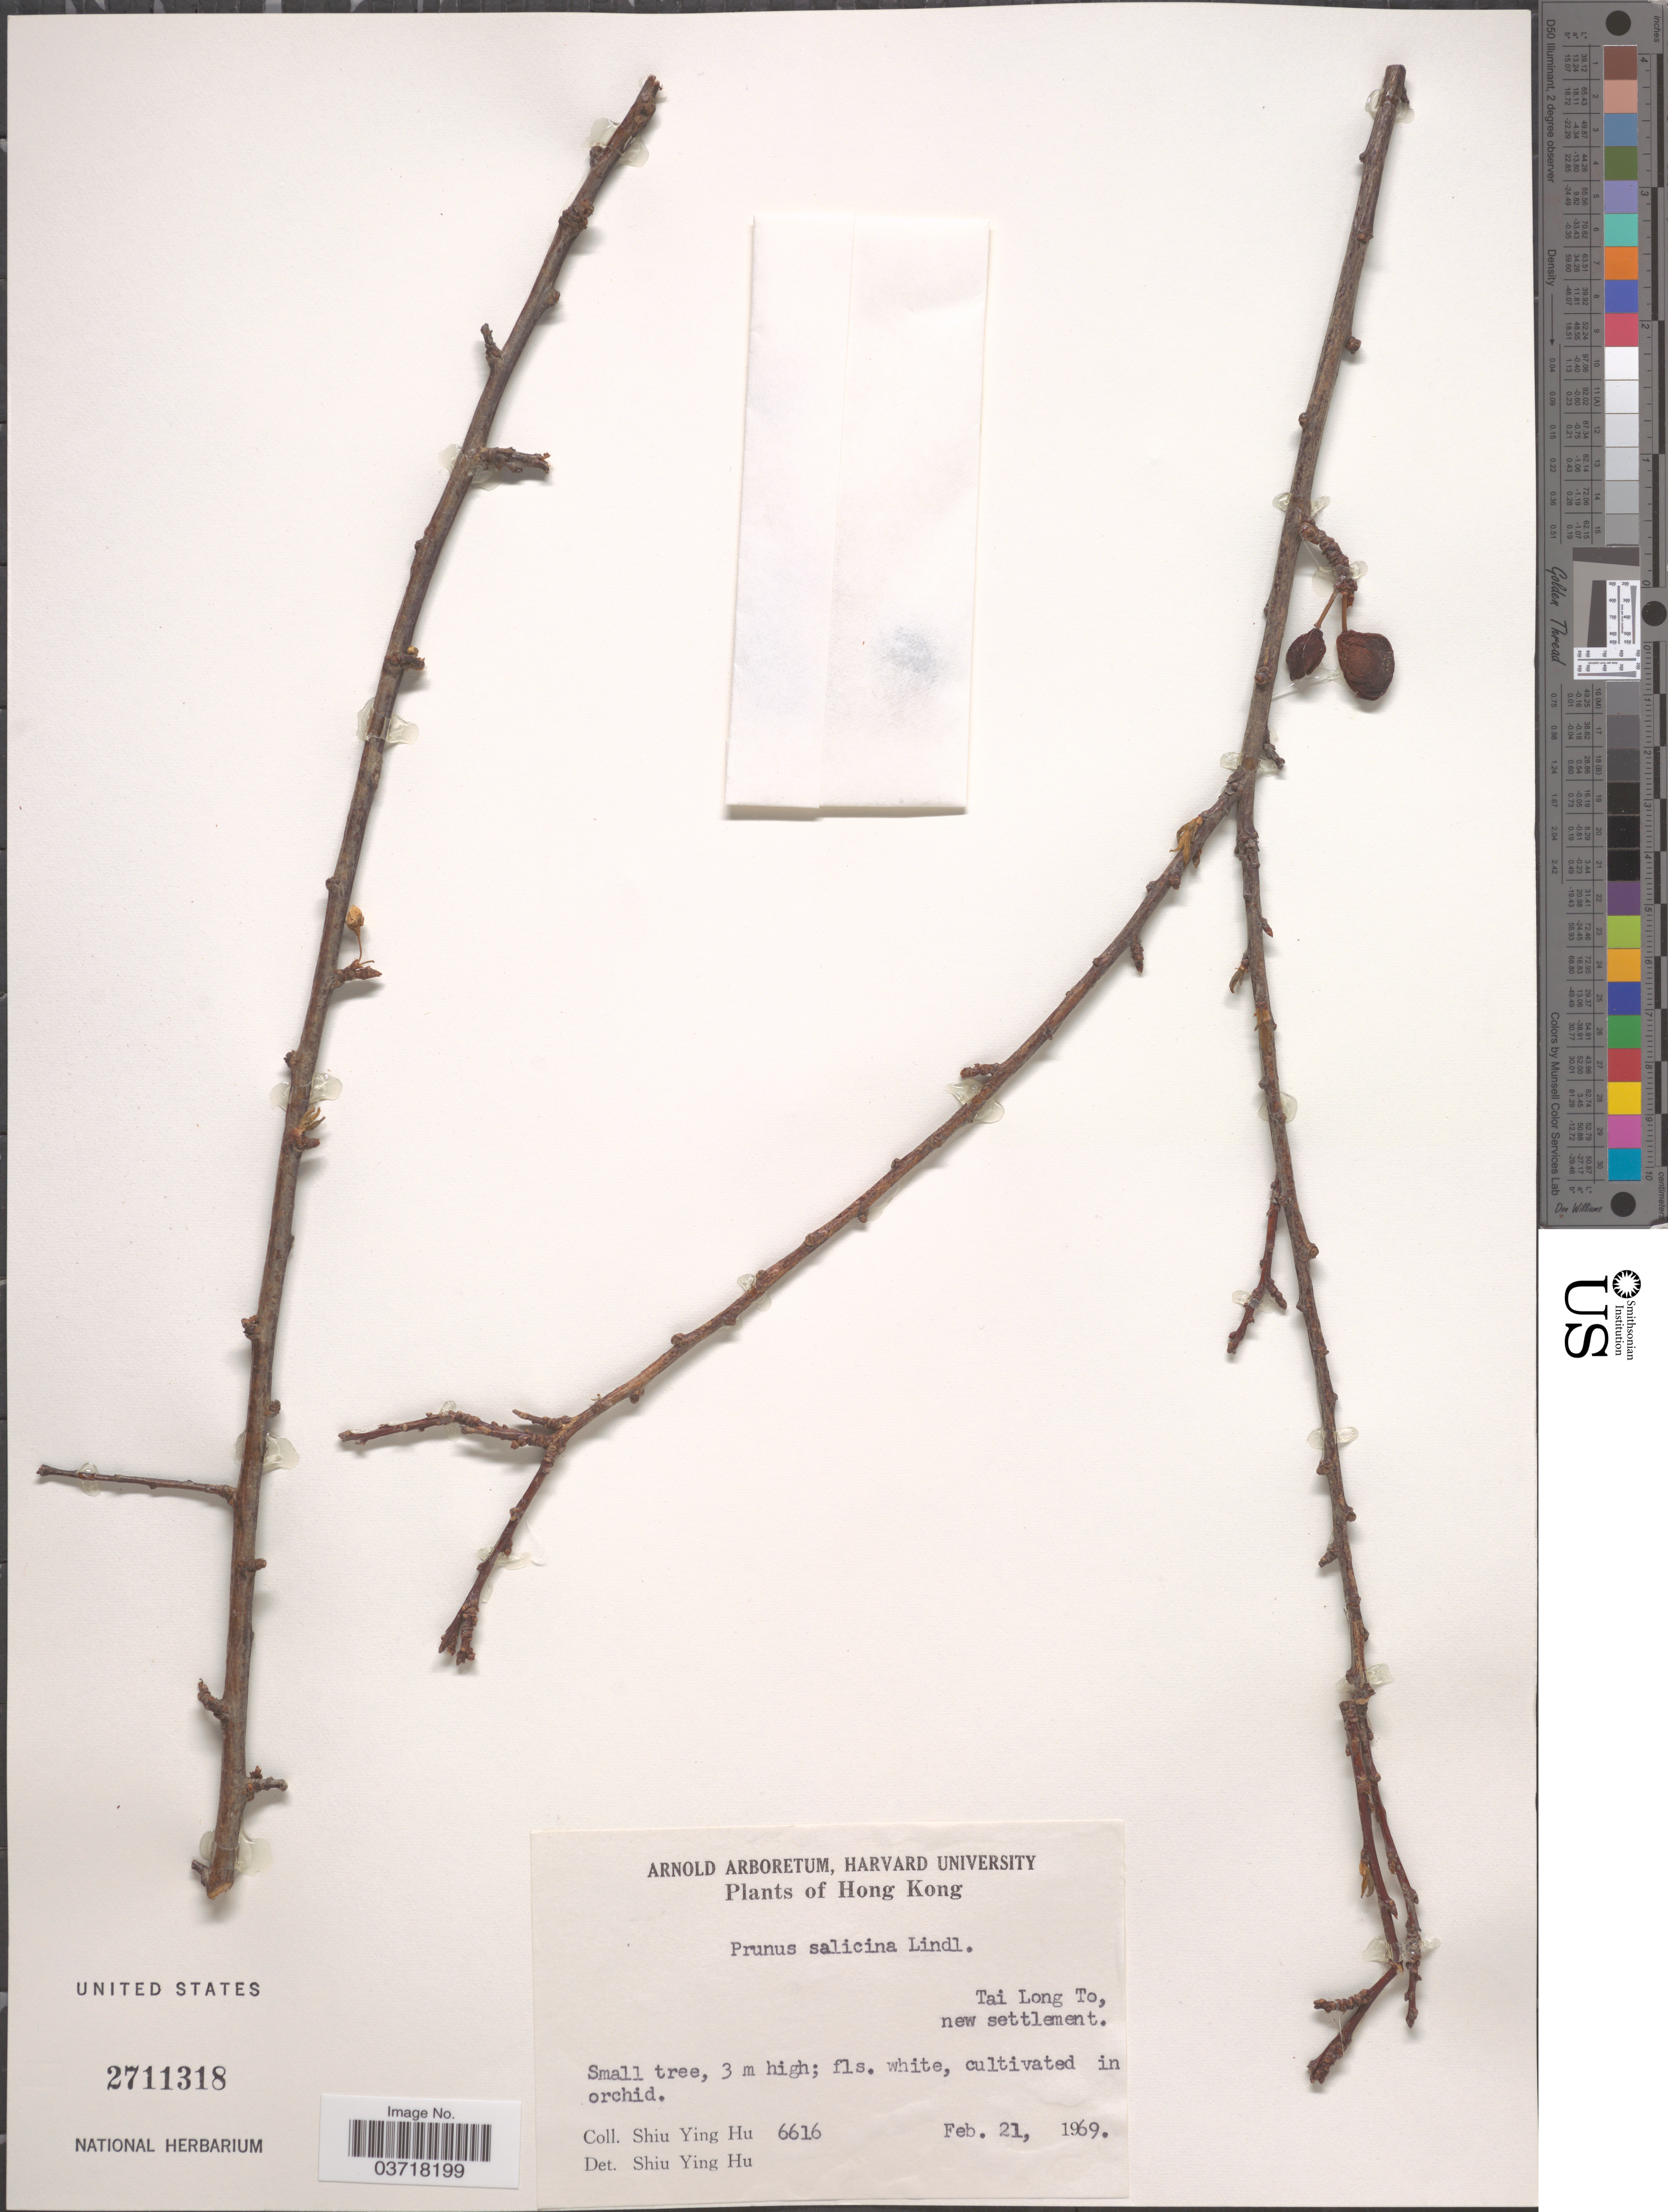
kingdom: Plantae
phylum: Tracheophyta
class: Magnoliopsida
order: Rosales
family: Rosaceae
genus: Prunus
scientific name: Prunus salicina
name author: Lindl.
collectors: S. Y. Hu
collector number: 6616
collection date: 1969-02-21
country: China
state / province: Hong Kong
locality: Tai Long To, new settlement.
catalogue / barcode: US 2711318